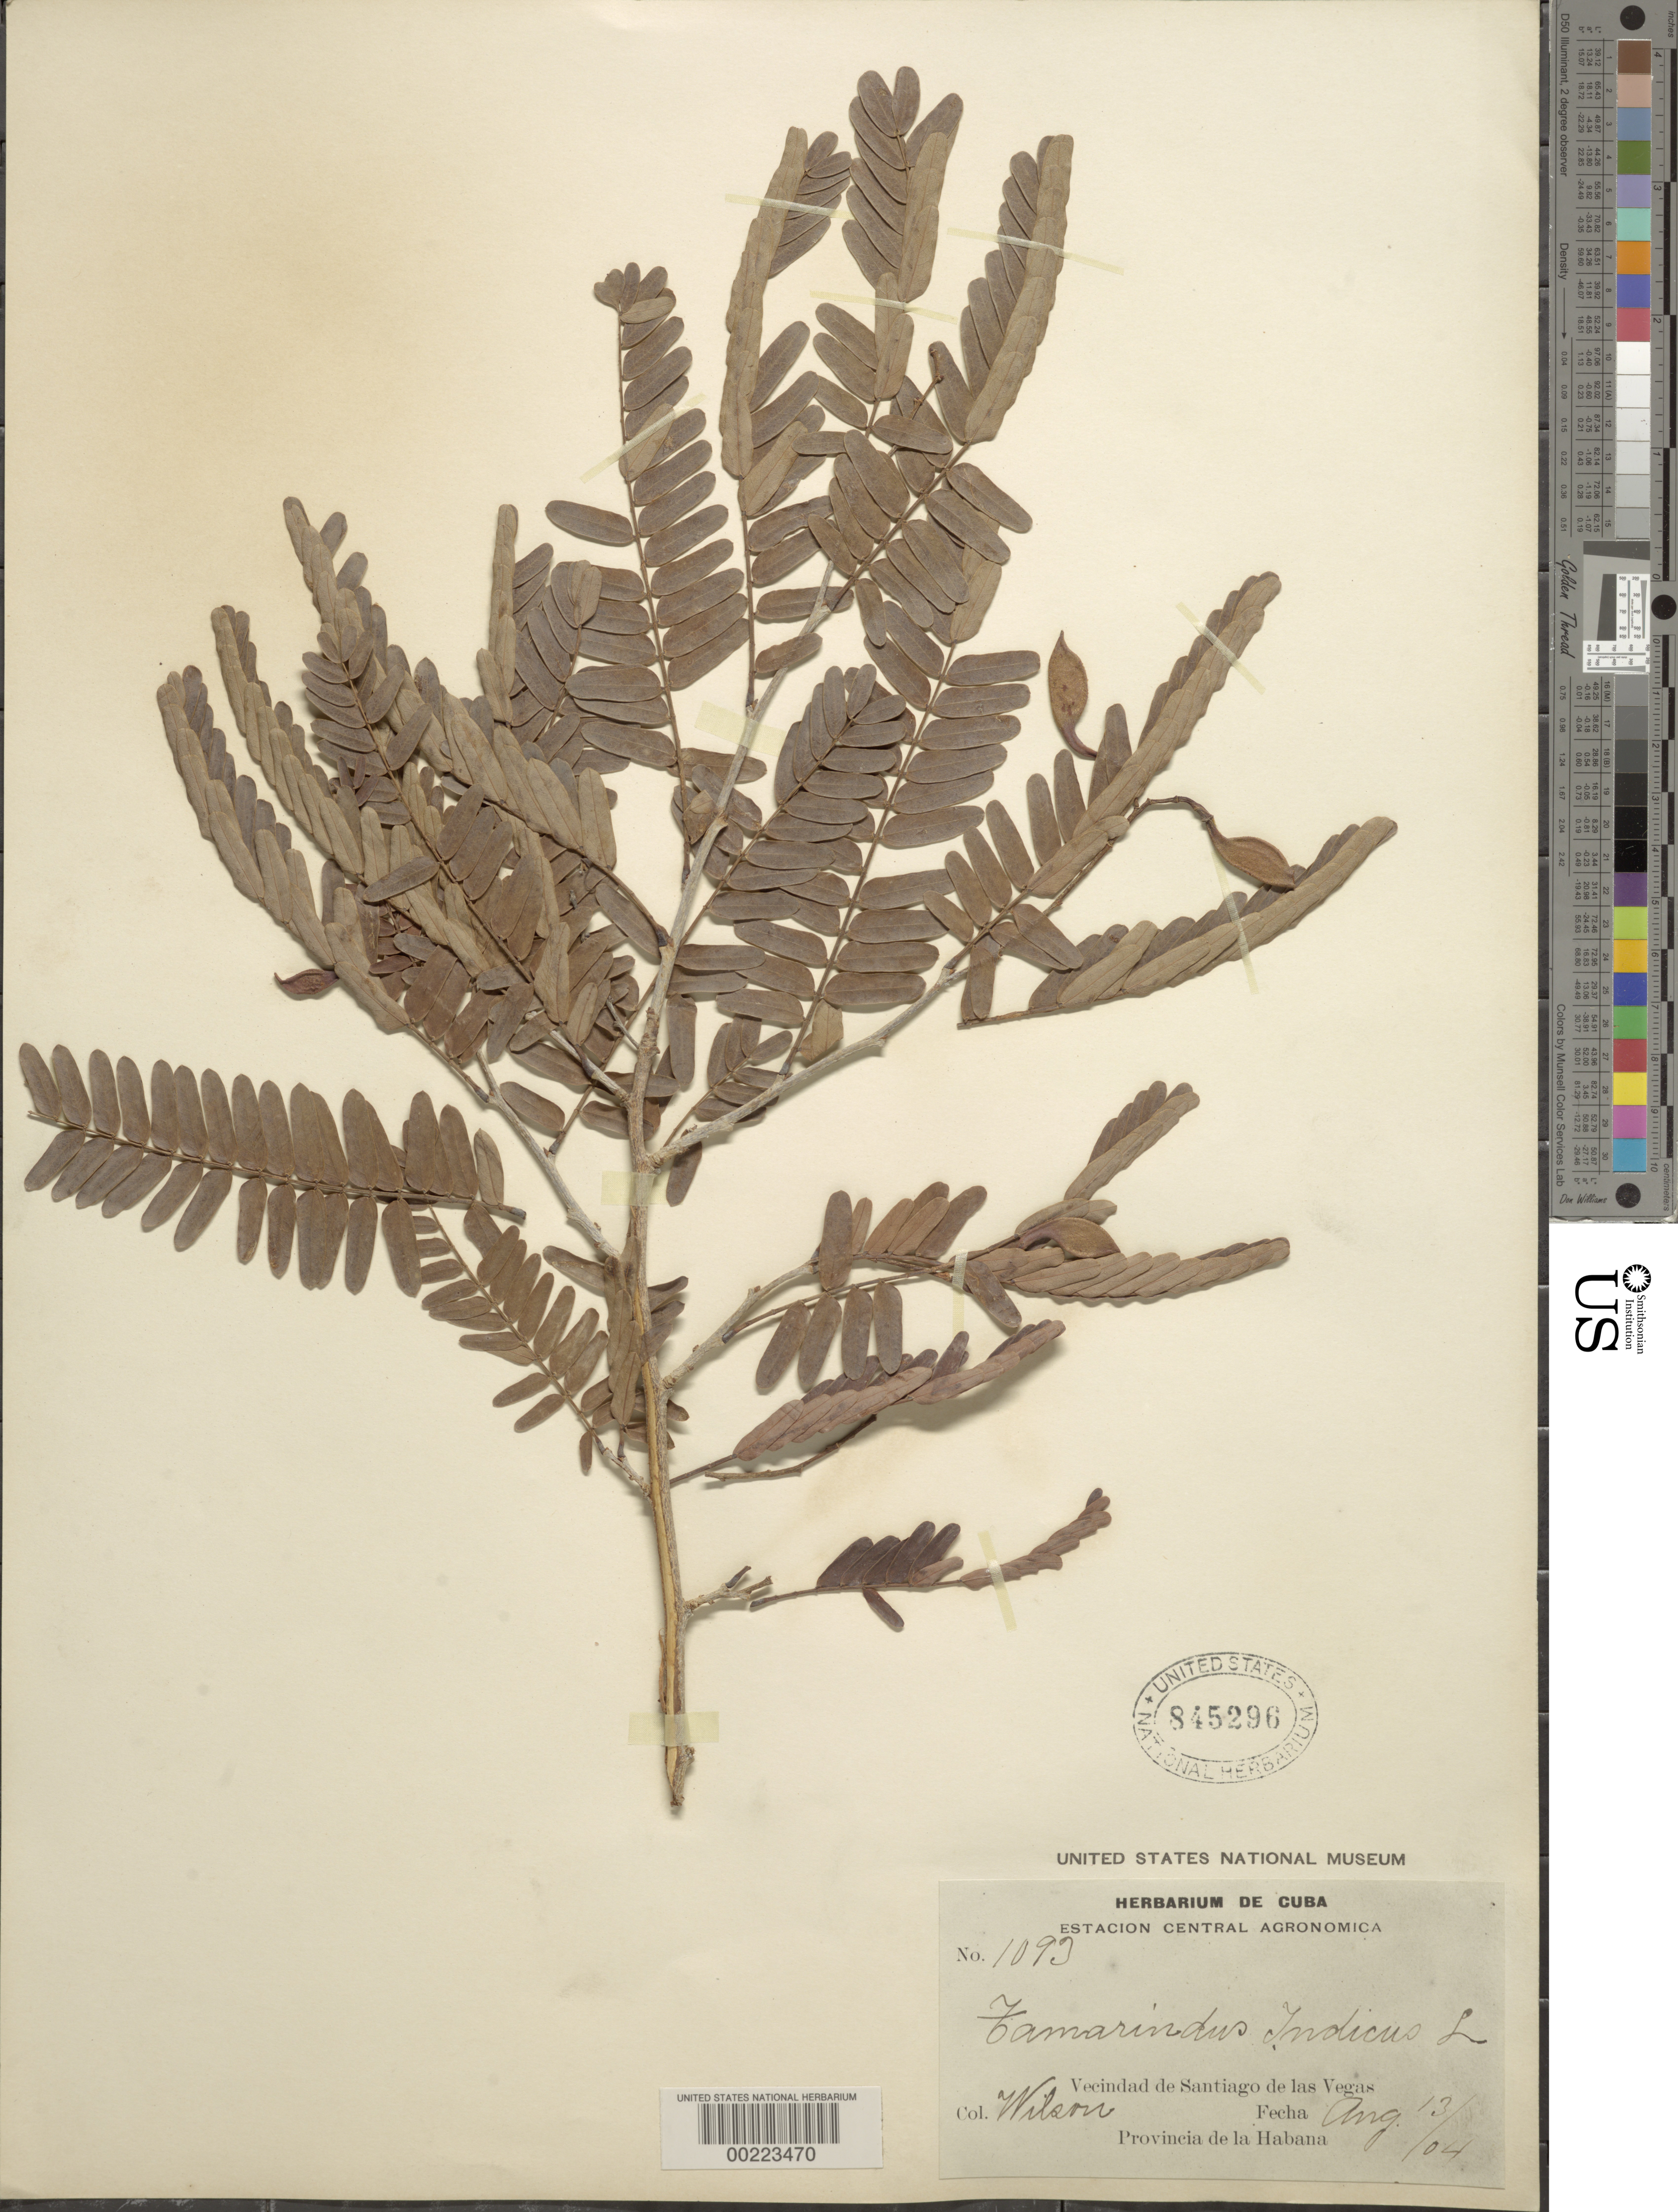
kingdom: Plantae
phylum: Tracheophyta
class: Magnoliopsida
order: Fabales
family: Fabaceae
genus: Tamarindus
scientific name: Tamarindus indica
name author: L.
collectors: P. Wilson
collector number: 1093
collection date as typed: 13 Aug 1904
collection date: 1904-08-13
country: Cuba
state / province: La Habana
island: Greater Antilles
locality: Vicinity of santiago de las vegas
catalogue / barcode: US 845296